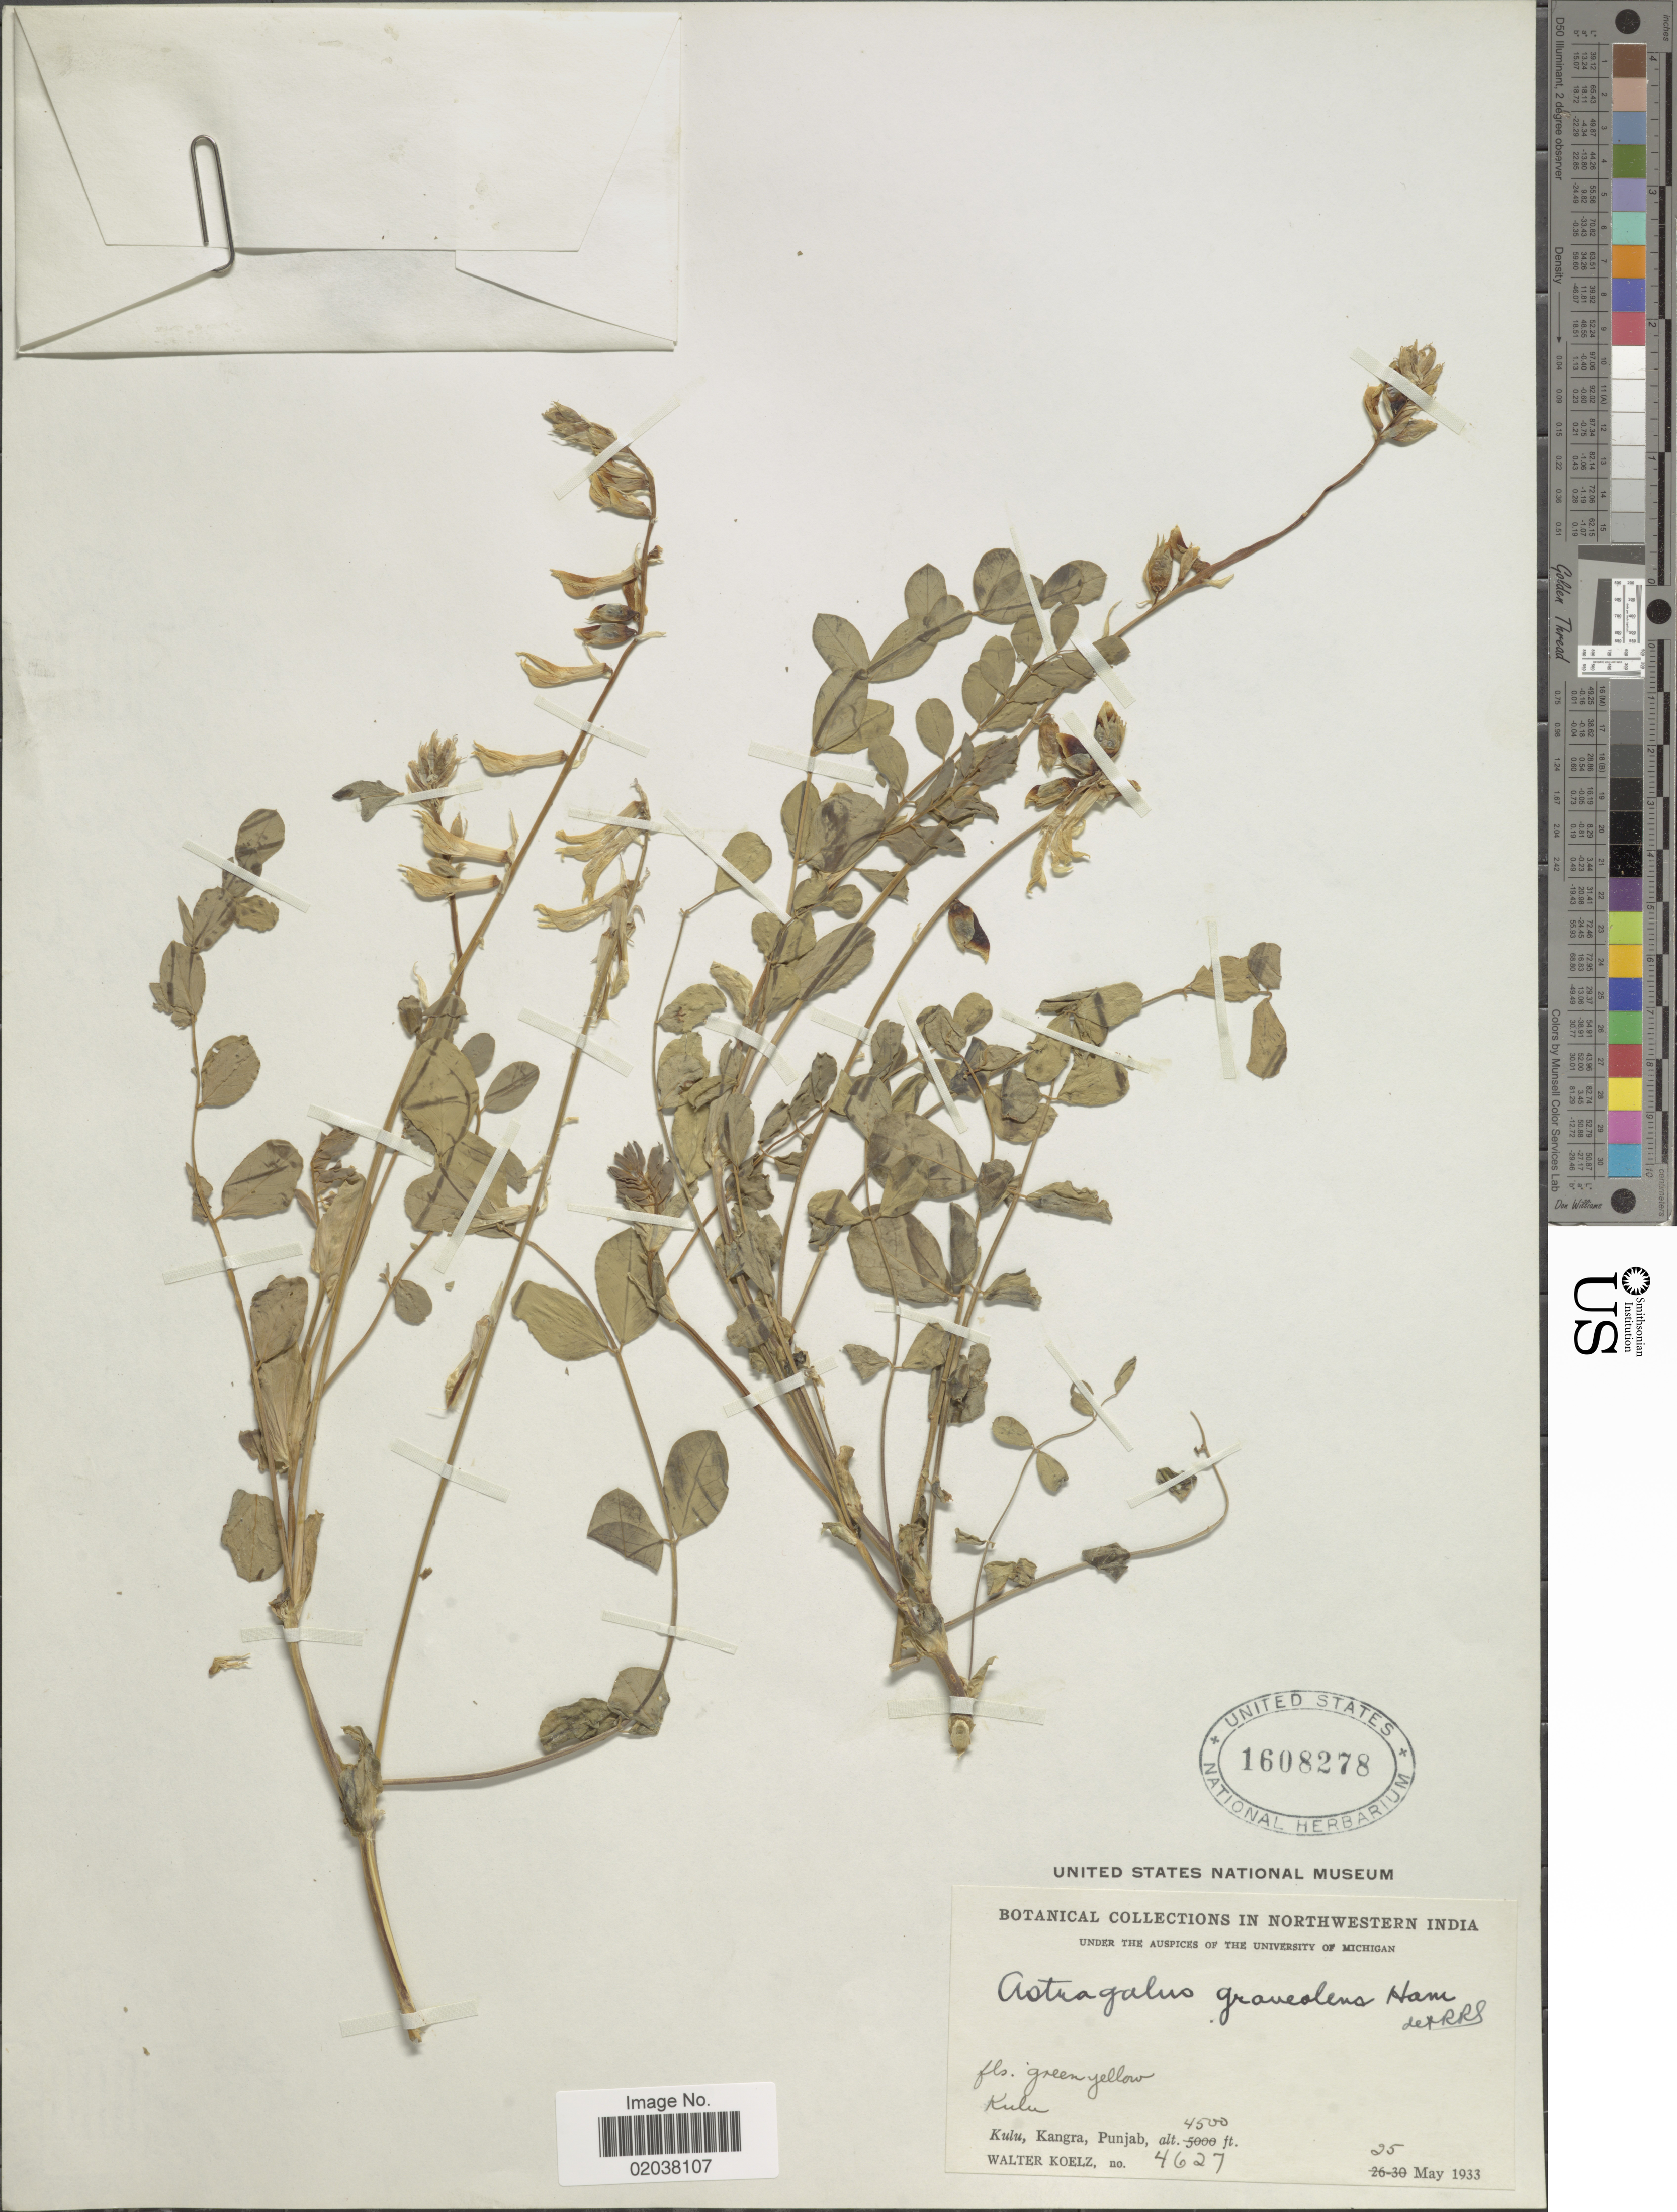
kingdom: Plantae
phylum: Tracheophyta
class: Magnoliopsida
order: Fabales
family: Fabaceae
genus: Astragalus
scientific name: Astragalus graveolens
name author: Benth.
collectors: W. N. Koelz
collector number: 4627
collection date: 1933-05-25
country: India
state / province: Punjab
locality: Northwestern India, Kulu, Kangra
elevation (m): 1372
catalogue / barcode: US 1608278